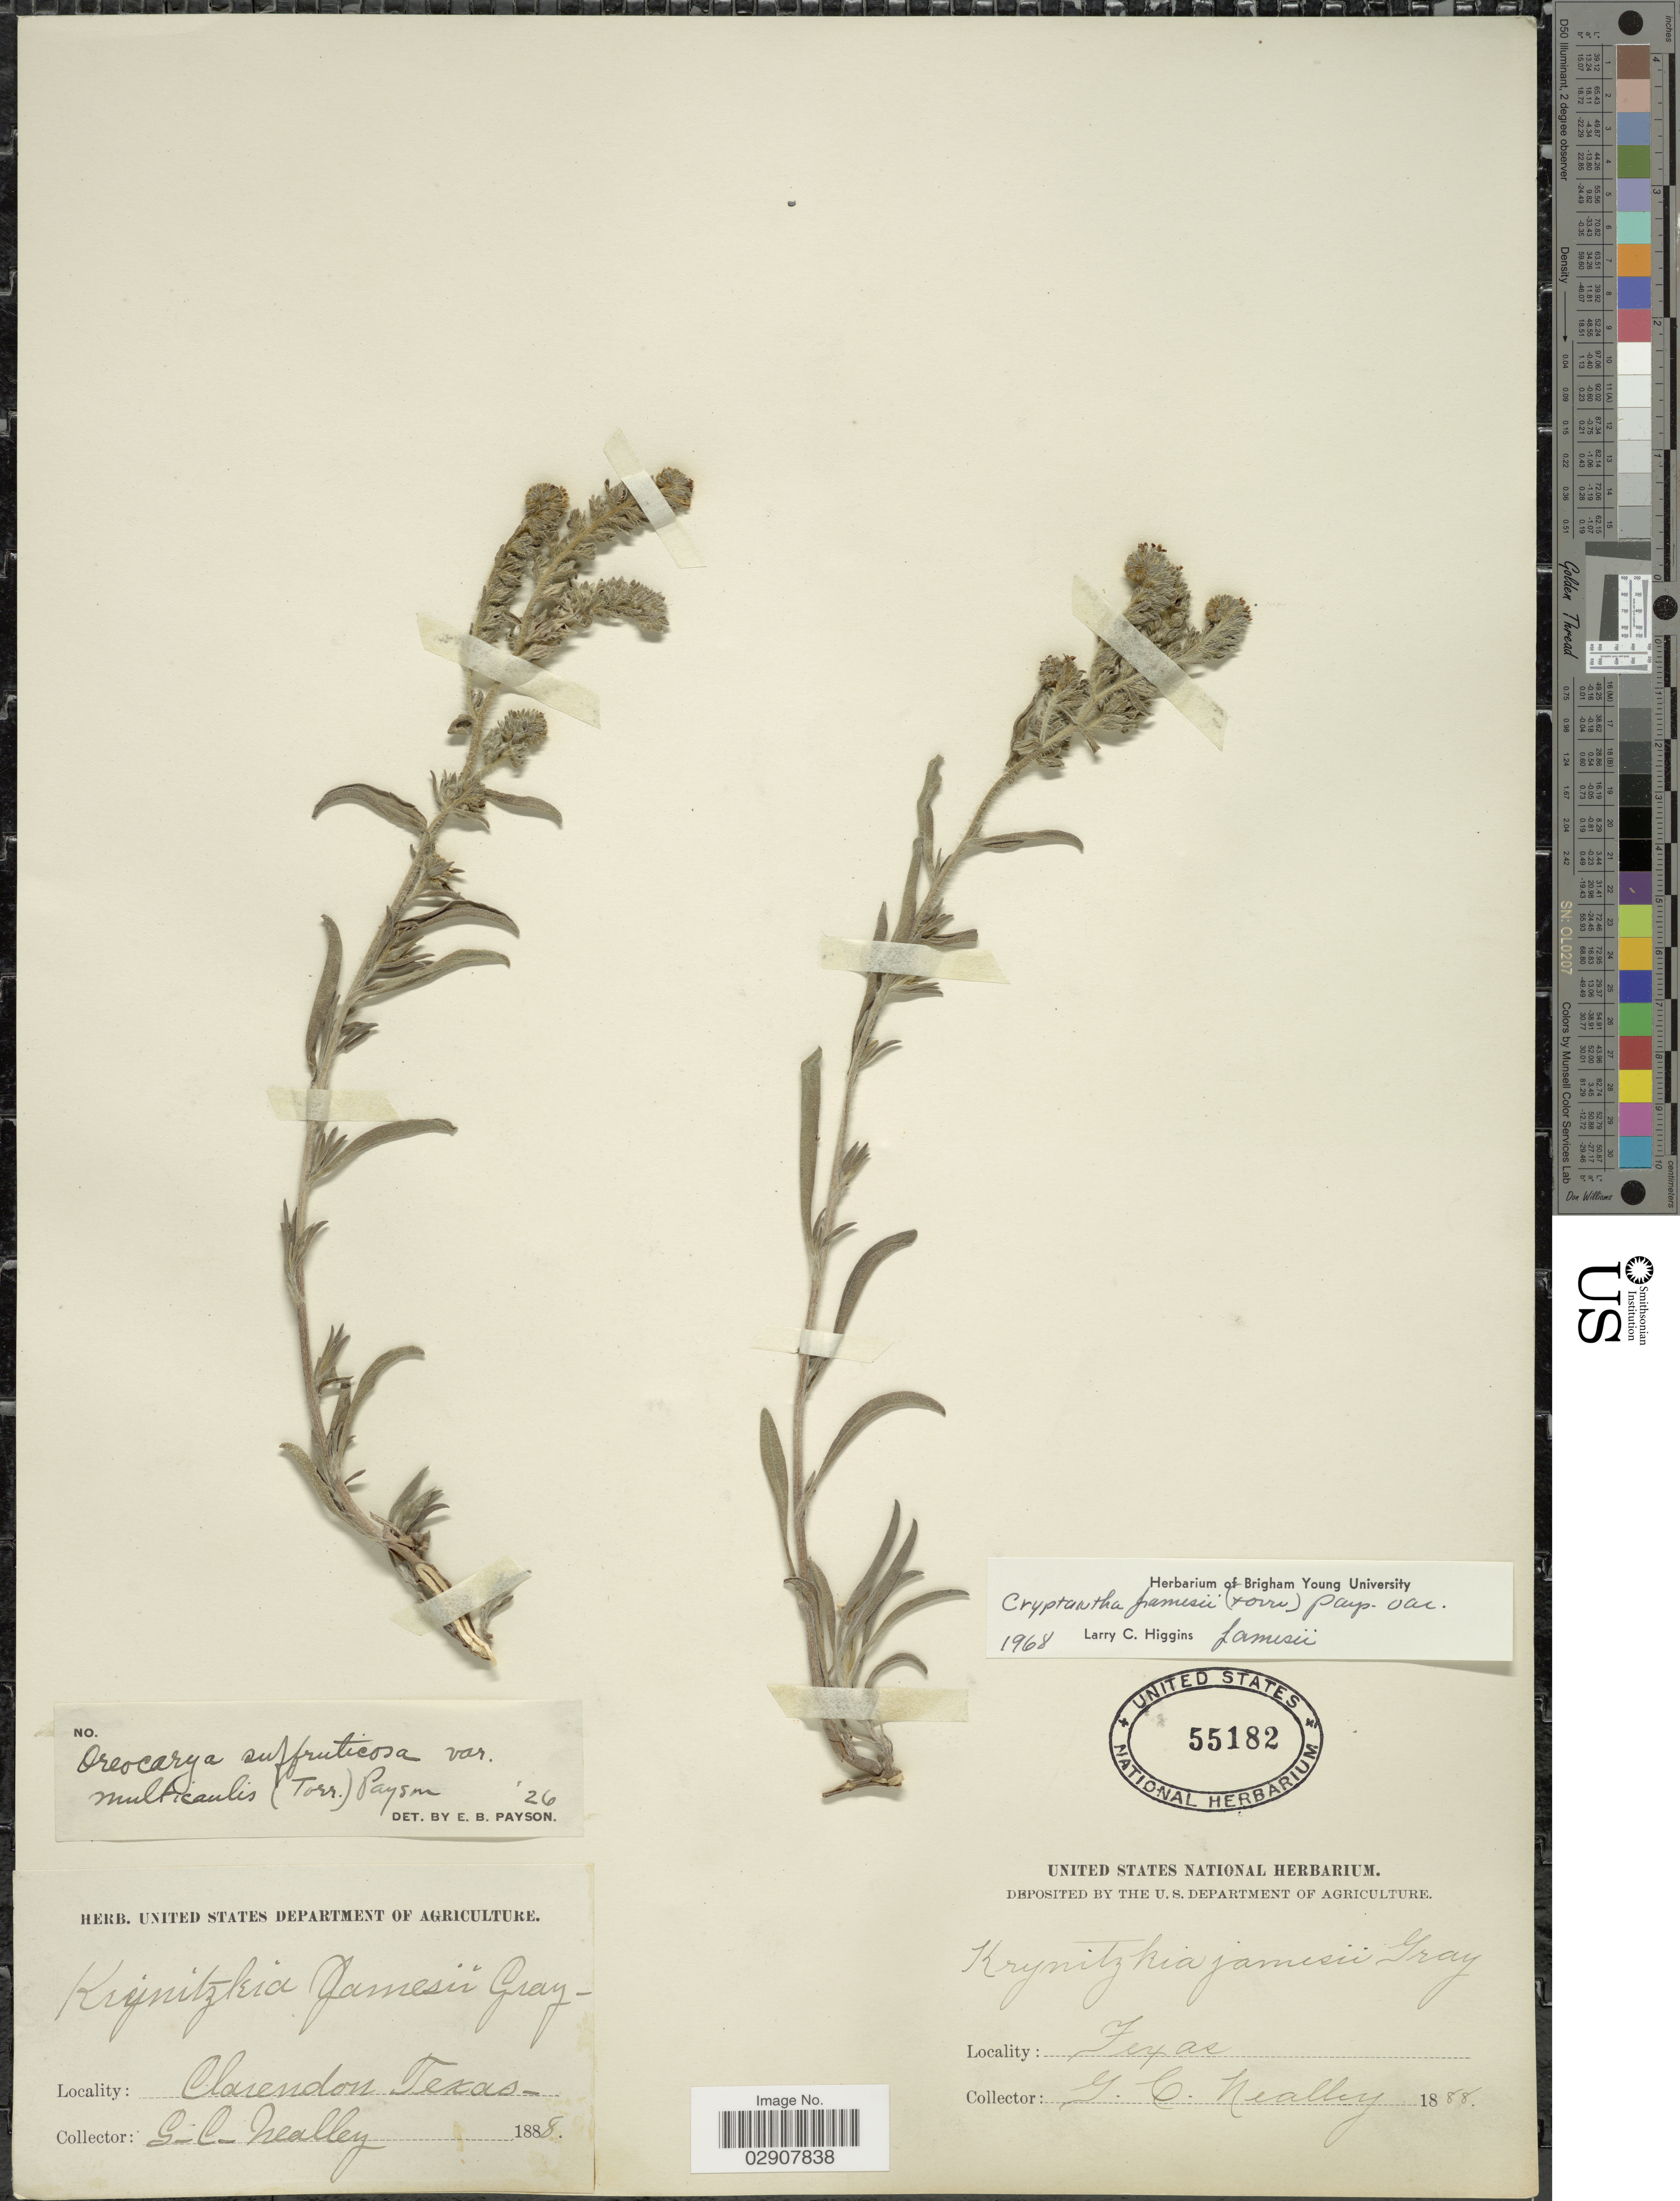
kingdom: Plantae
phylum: Tracheophyta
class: Magnoliopsida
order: Boraginales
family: Boraginaceae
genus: Cryptantha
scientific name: Cryptantha jamesii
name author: (Torr.) Payson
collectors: G. Neally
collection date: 1888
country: United States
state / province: Texas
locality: Clarendon Texas.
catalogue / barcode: US 55182